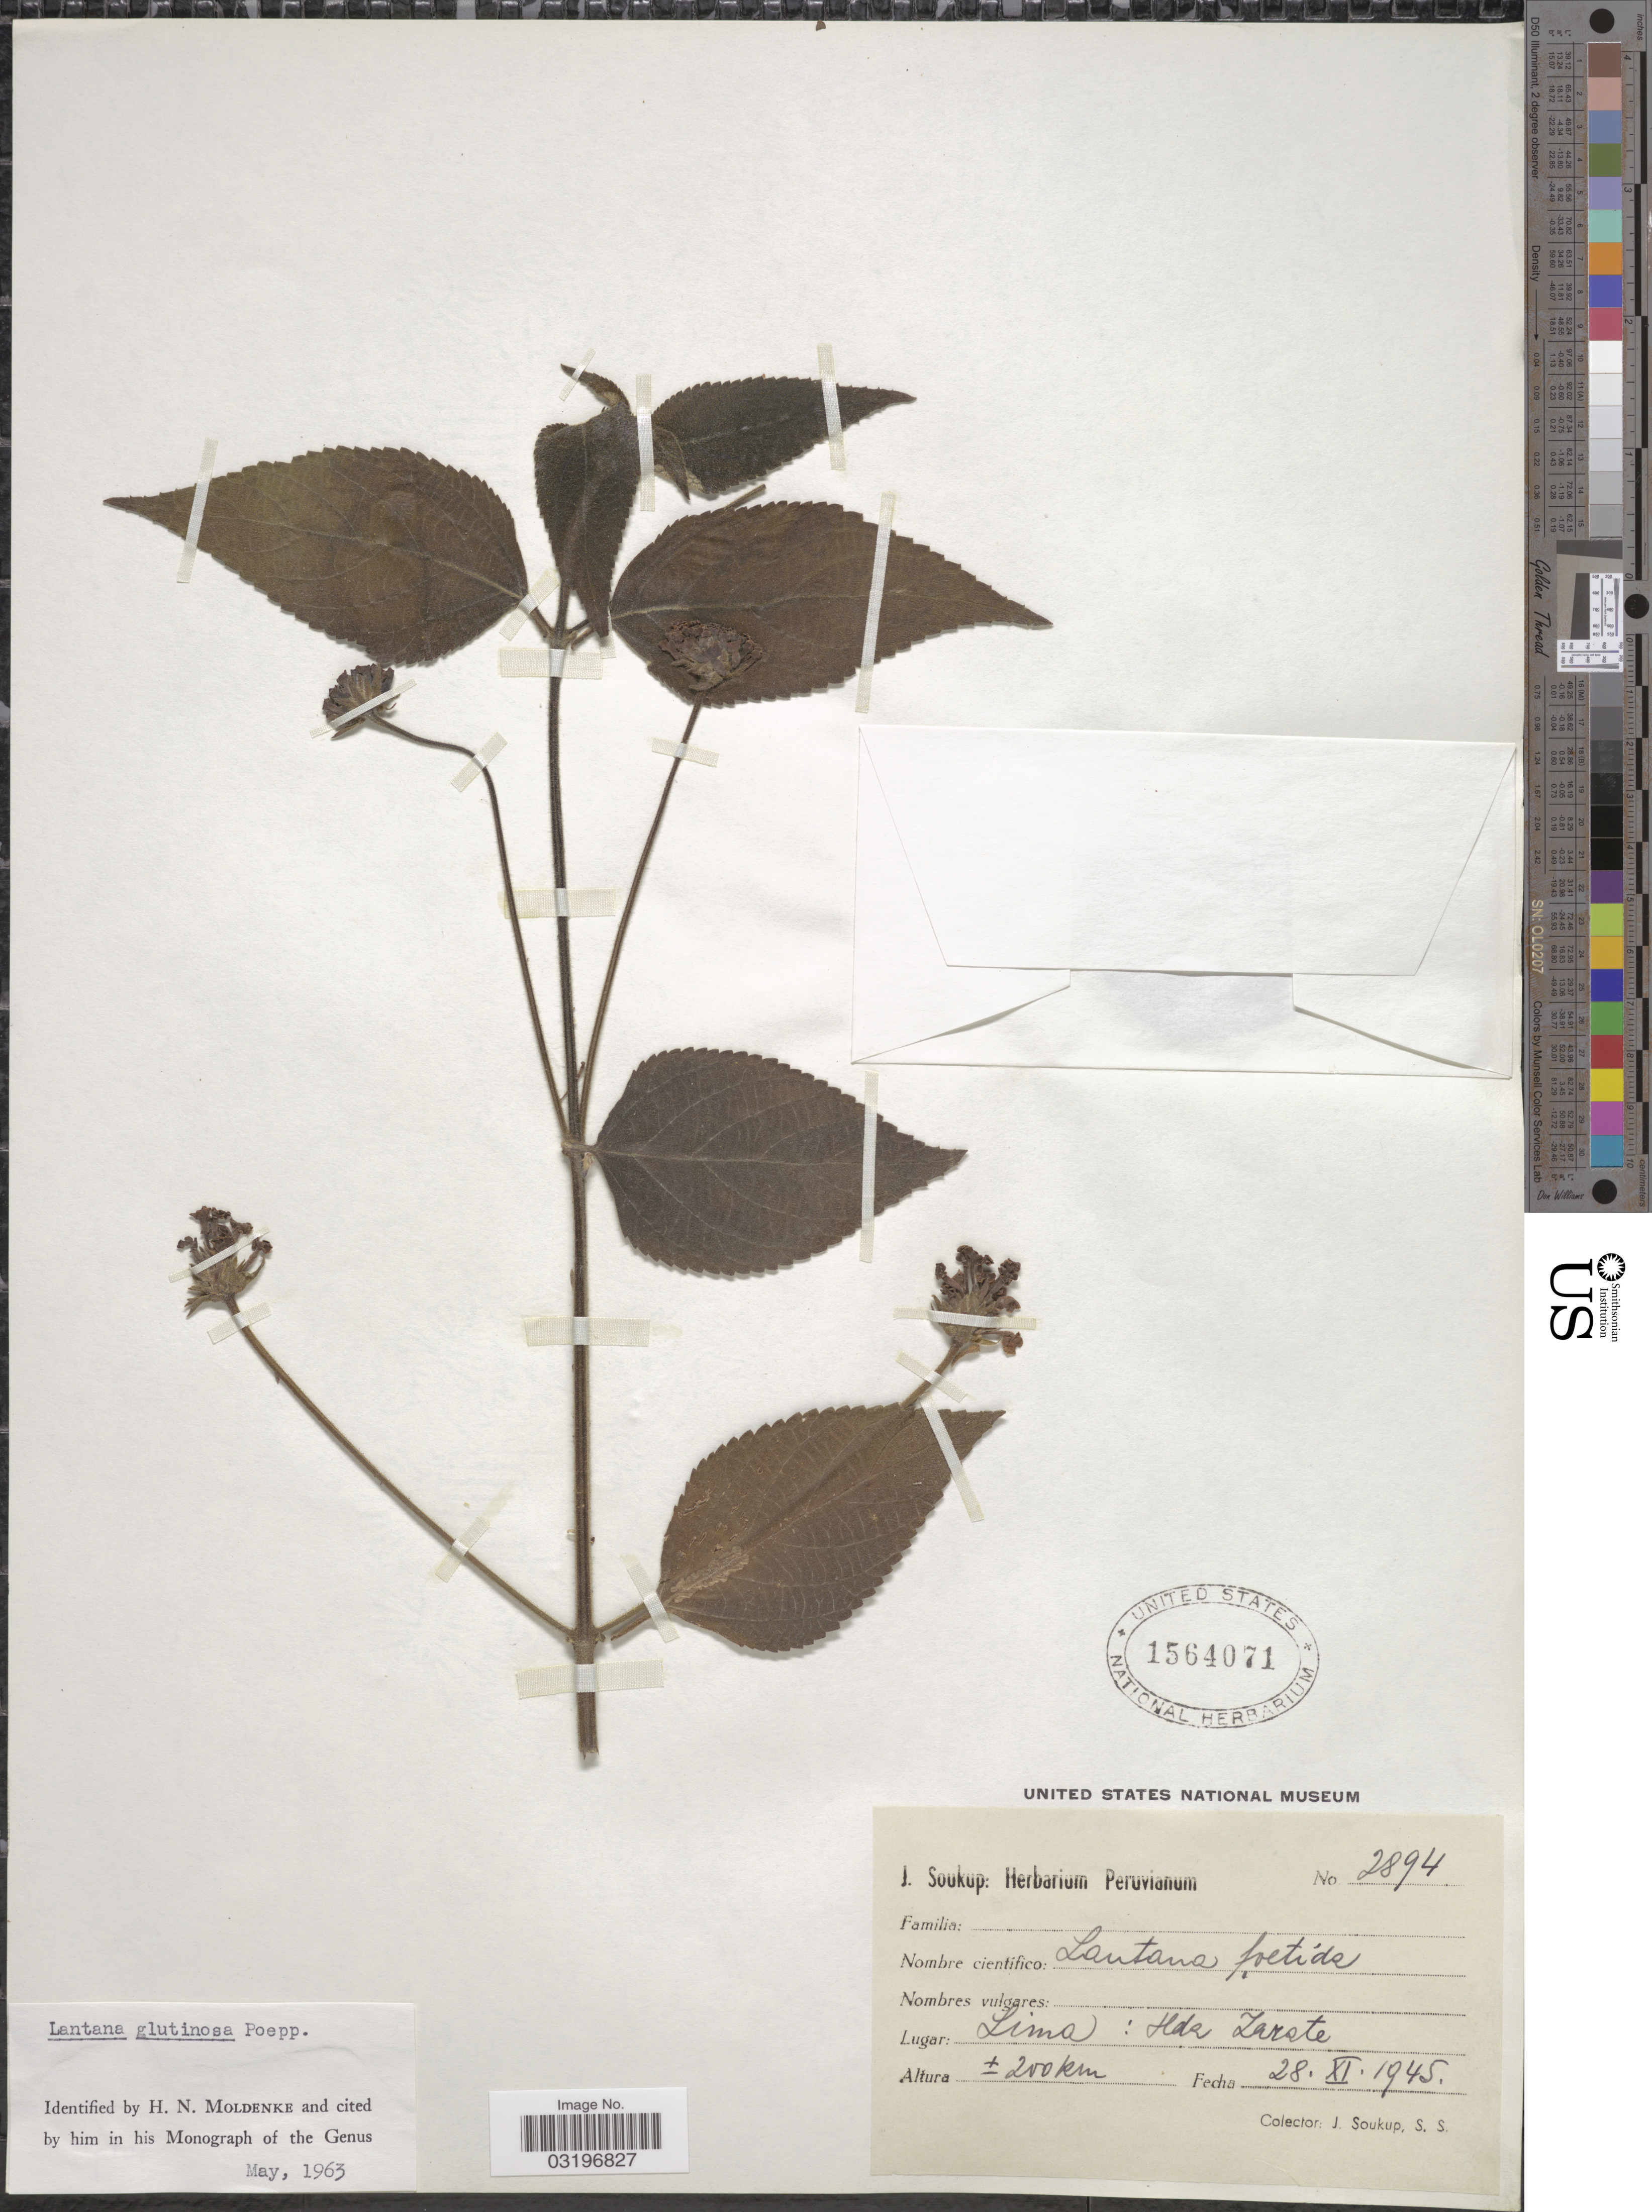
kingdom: Plantae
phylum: Tracheophyta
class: Magnoliopsida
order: Lamiales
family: Verbenaceae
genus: Lantana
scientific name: Lantana glutinosa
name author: Poepp.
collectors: J. Soukup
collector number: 2894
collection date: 1945-11-28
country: Peru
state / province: Lima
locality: Hda. Zarate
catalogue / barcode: US 1564071